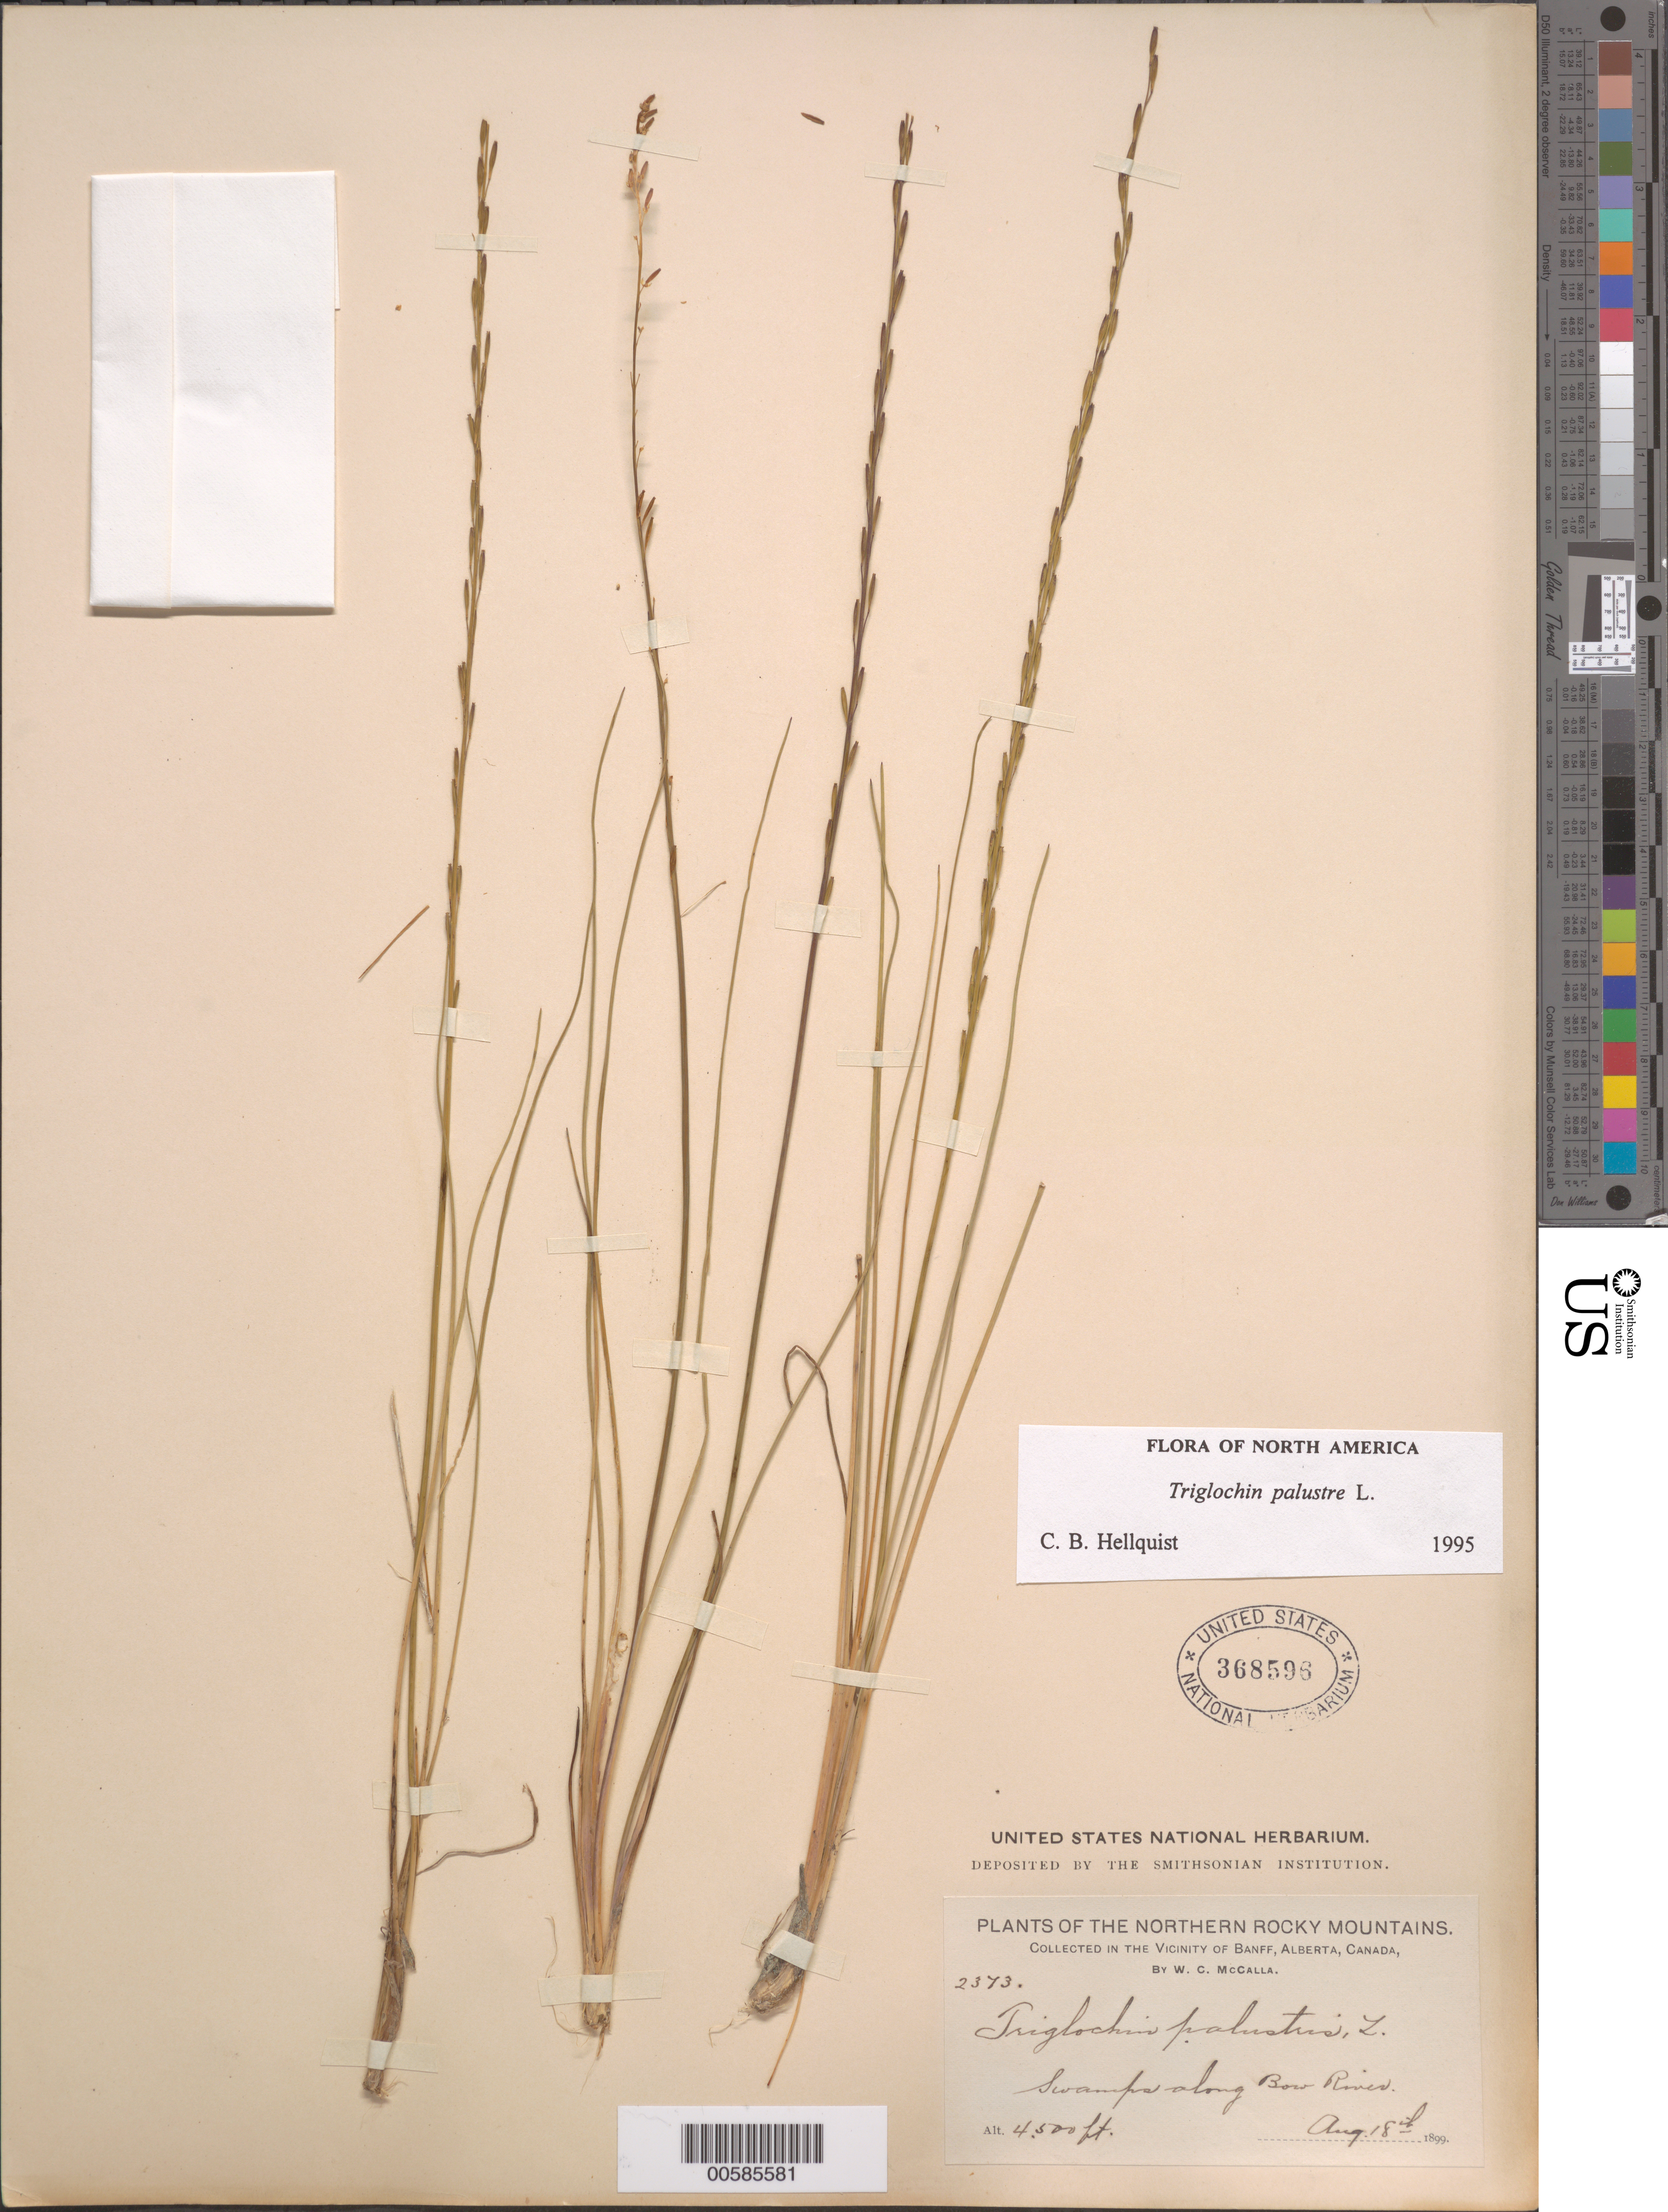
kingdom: Plantae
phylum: Tracheophyta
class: Liliopsida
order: Alismatales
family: Juncaginaceae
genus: Triglochin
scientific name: Triglochin palustris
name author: L.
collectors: W. McCalla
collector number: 2373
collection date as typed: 18 Aug 1899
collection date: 1899-08-18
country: Canada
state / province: Alberta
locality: Bow River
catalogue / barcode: US 368596